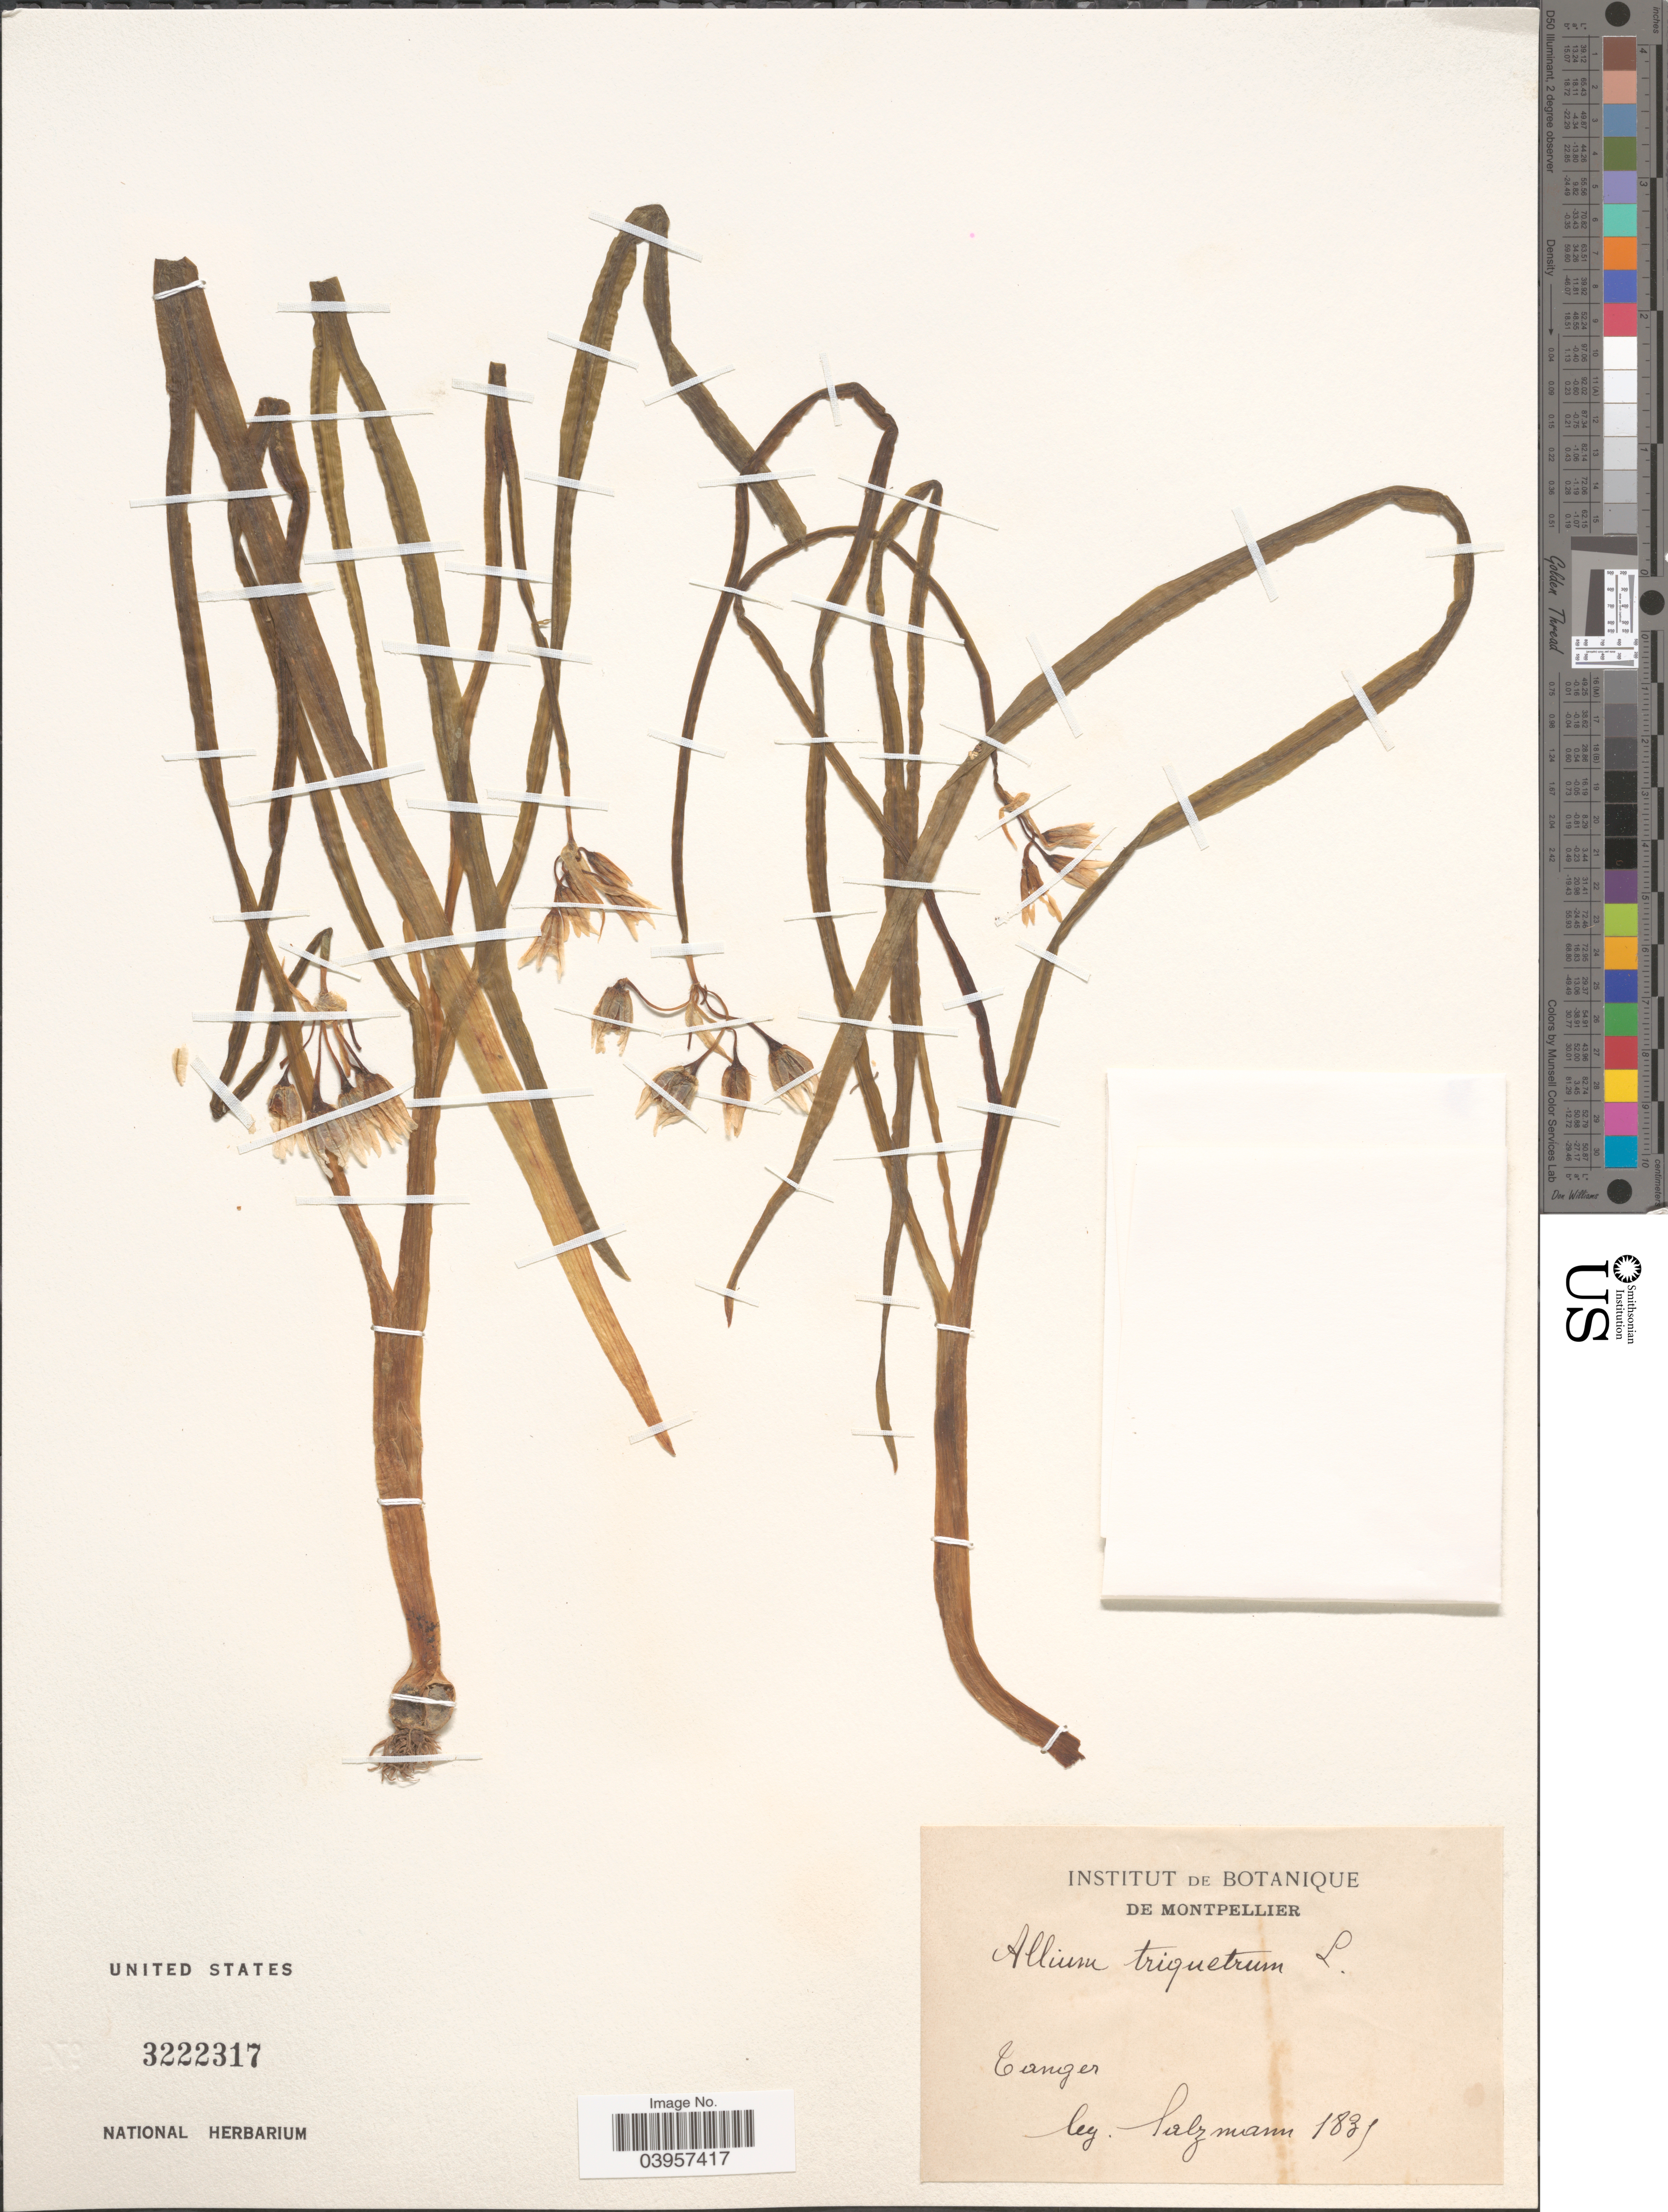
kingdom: Plantae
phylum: Tracheophyta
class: Liliopsida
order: Asparagales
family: Amaryllidaceae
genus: Allium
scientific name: Allium triquetrum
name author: L.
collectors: -- Salzmann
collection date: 1835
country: Algeria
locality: Tanger.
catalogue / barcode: US 3222317